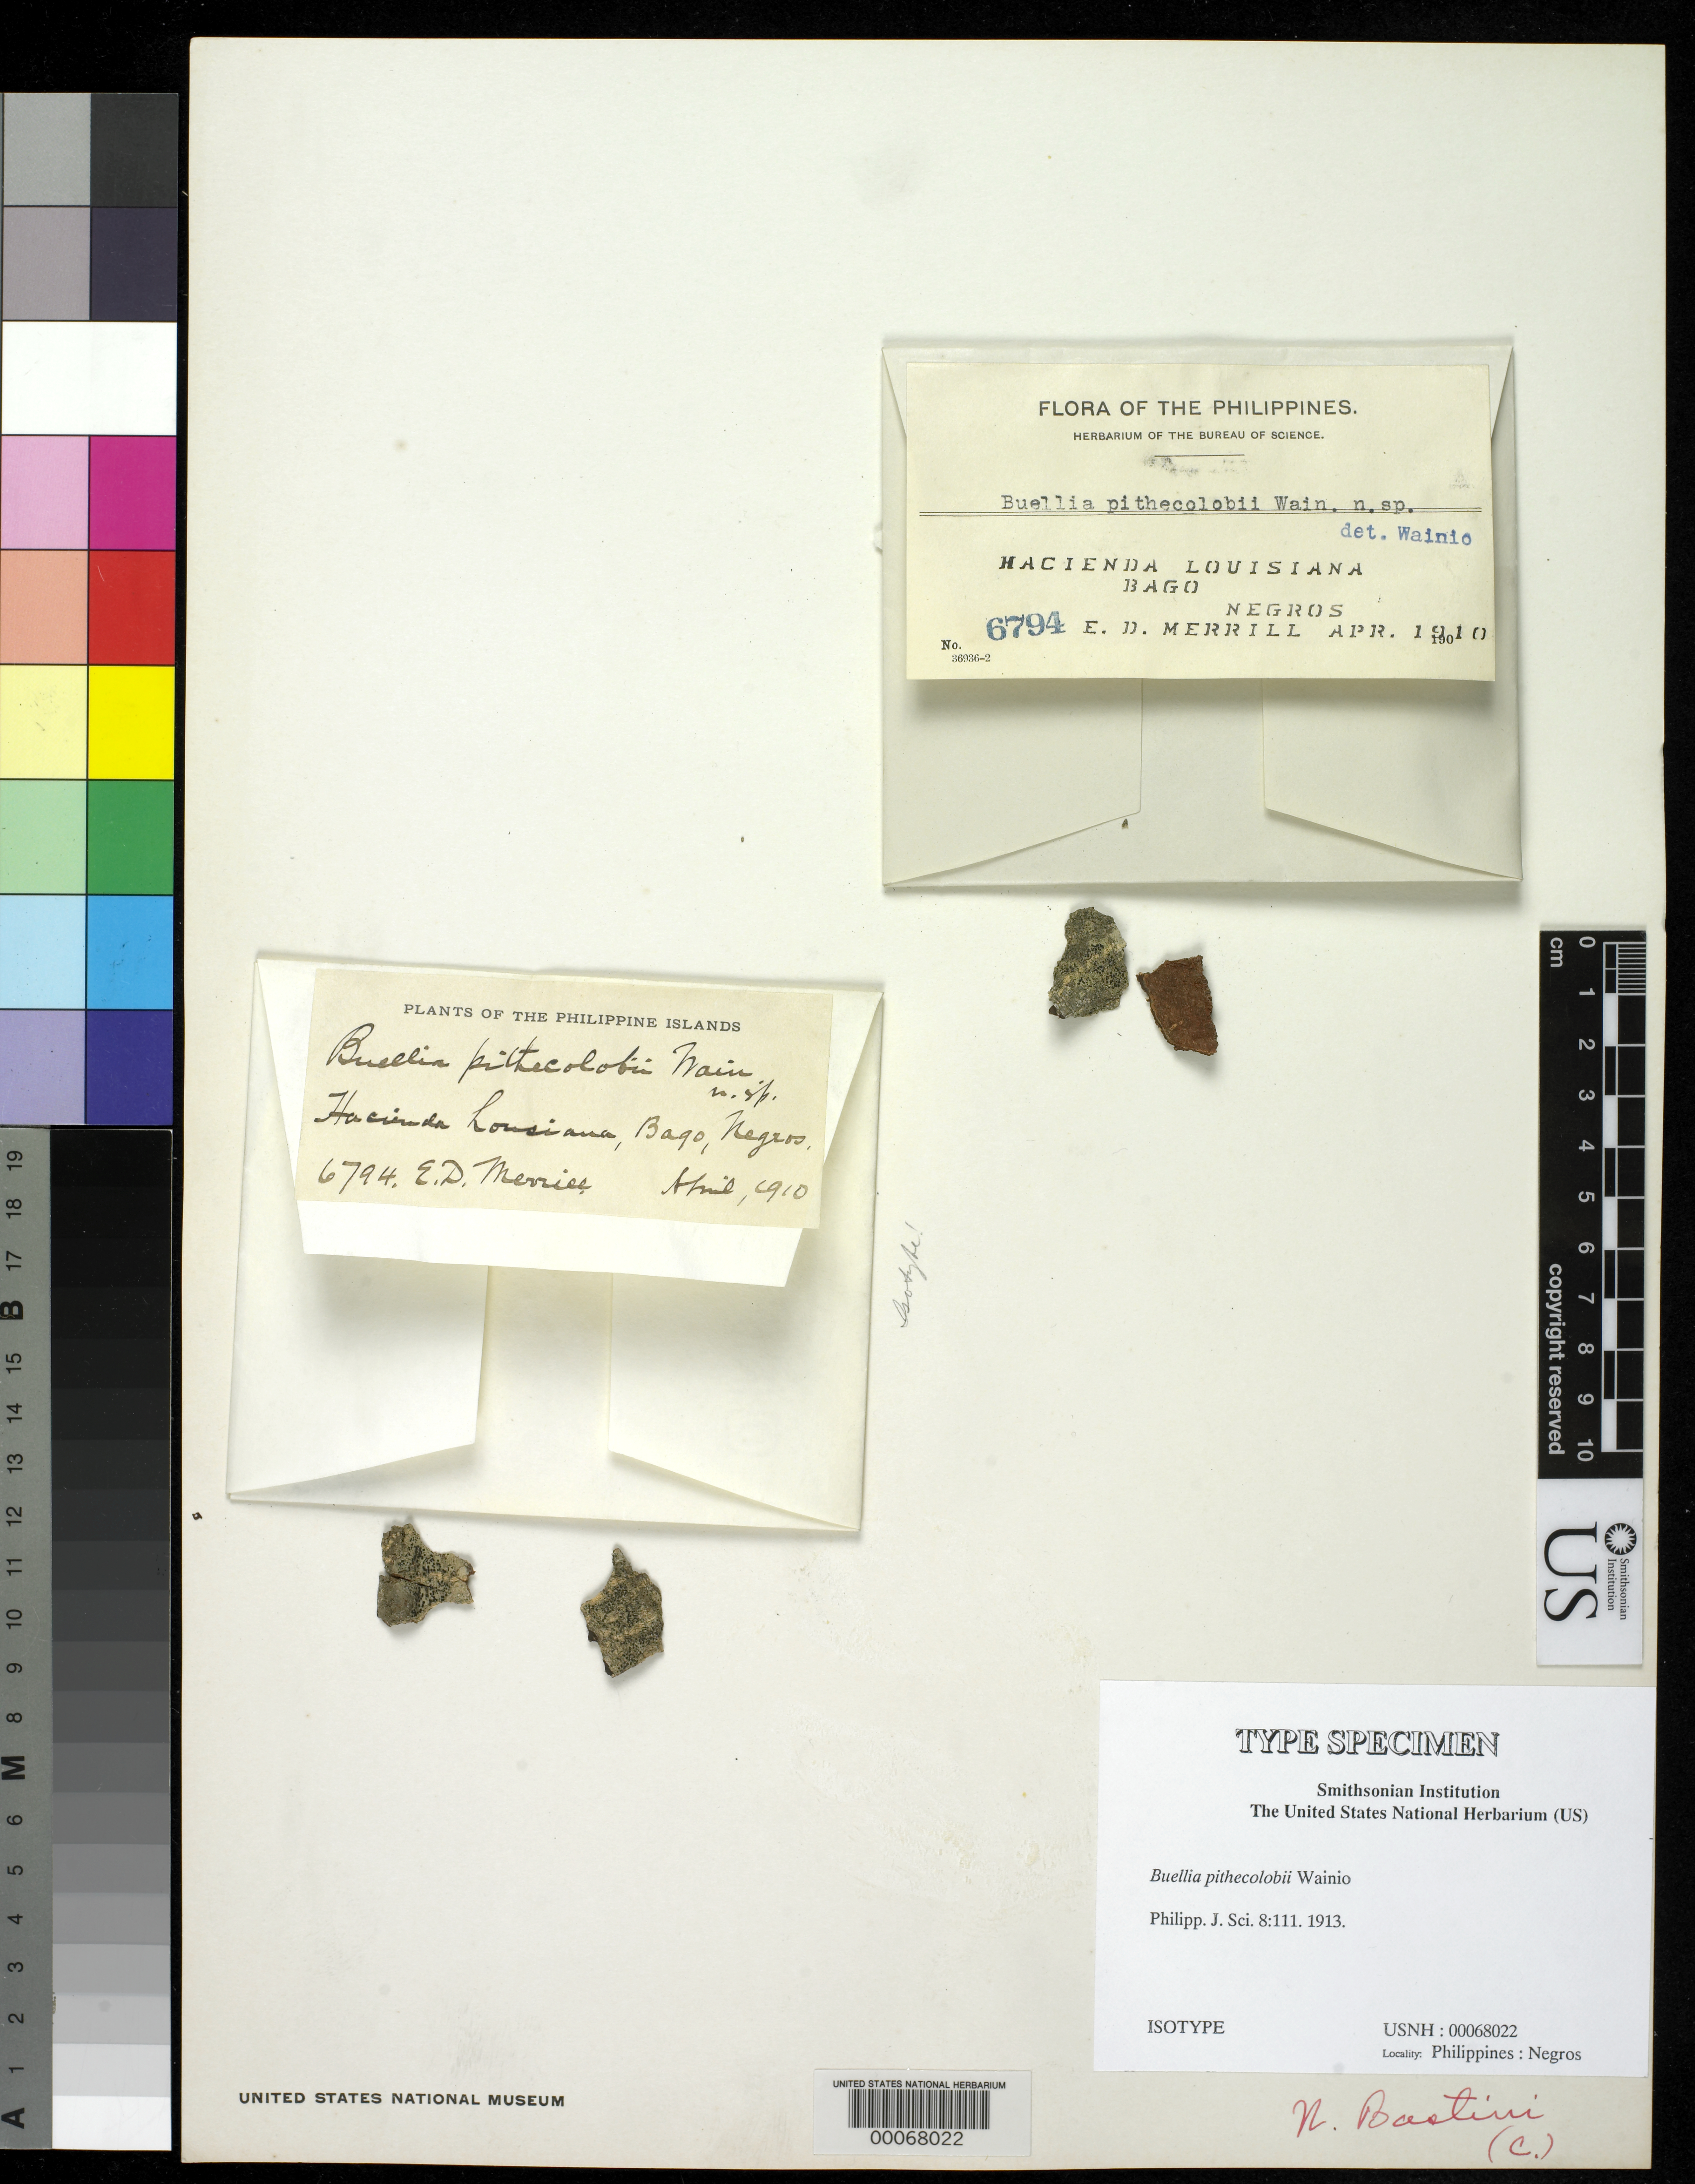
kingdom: Fungi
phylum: Ascomycota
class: Lecanoromycetes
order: Caliciales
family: Caliciaceae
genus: Buellia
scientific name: Buellia pithecolobii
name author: Vain.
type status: Isotype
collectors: E. D. Merrill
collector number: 6794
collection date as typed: Apr 1910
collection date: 1910-04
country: Philippines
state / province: Western Visayas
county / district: Negros Occidental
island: Negros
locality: Hacienda Louisiana Bago.